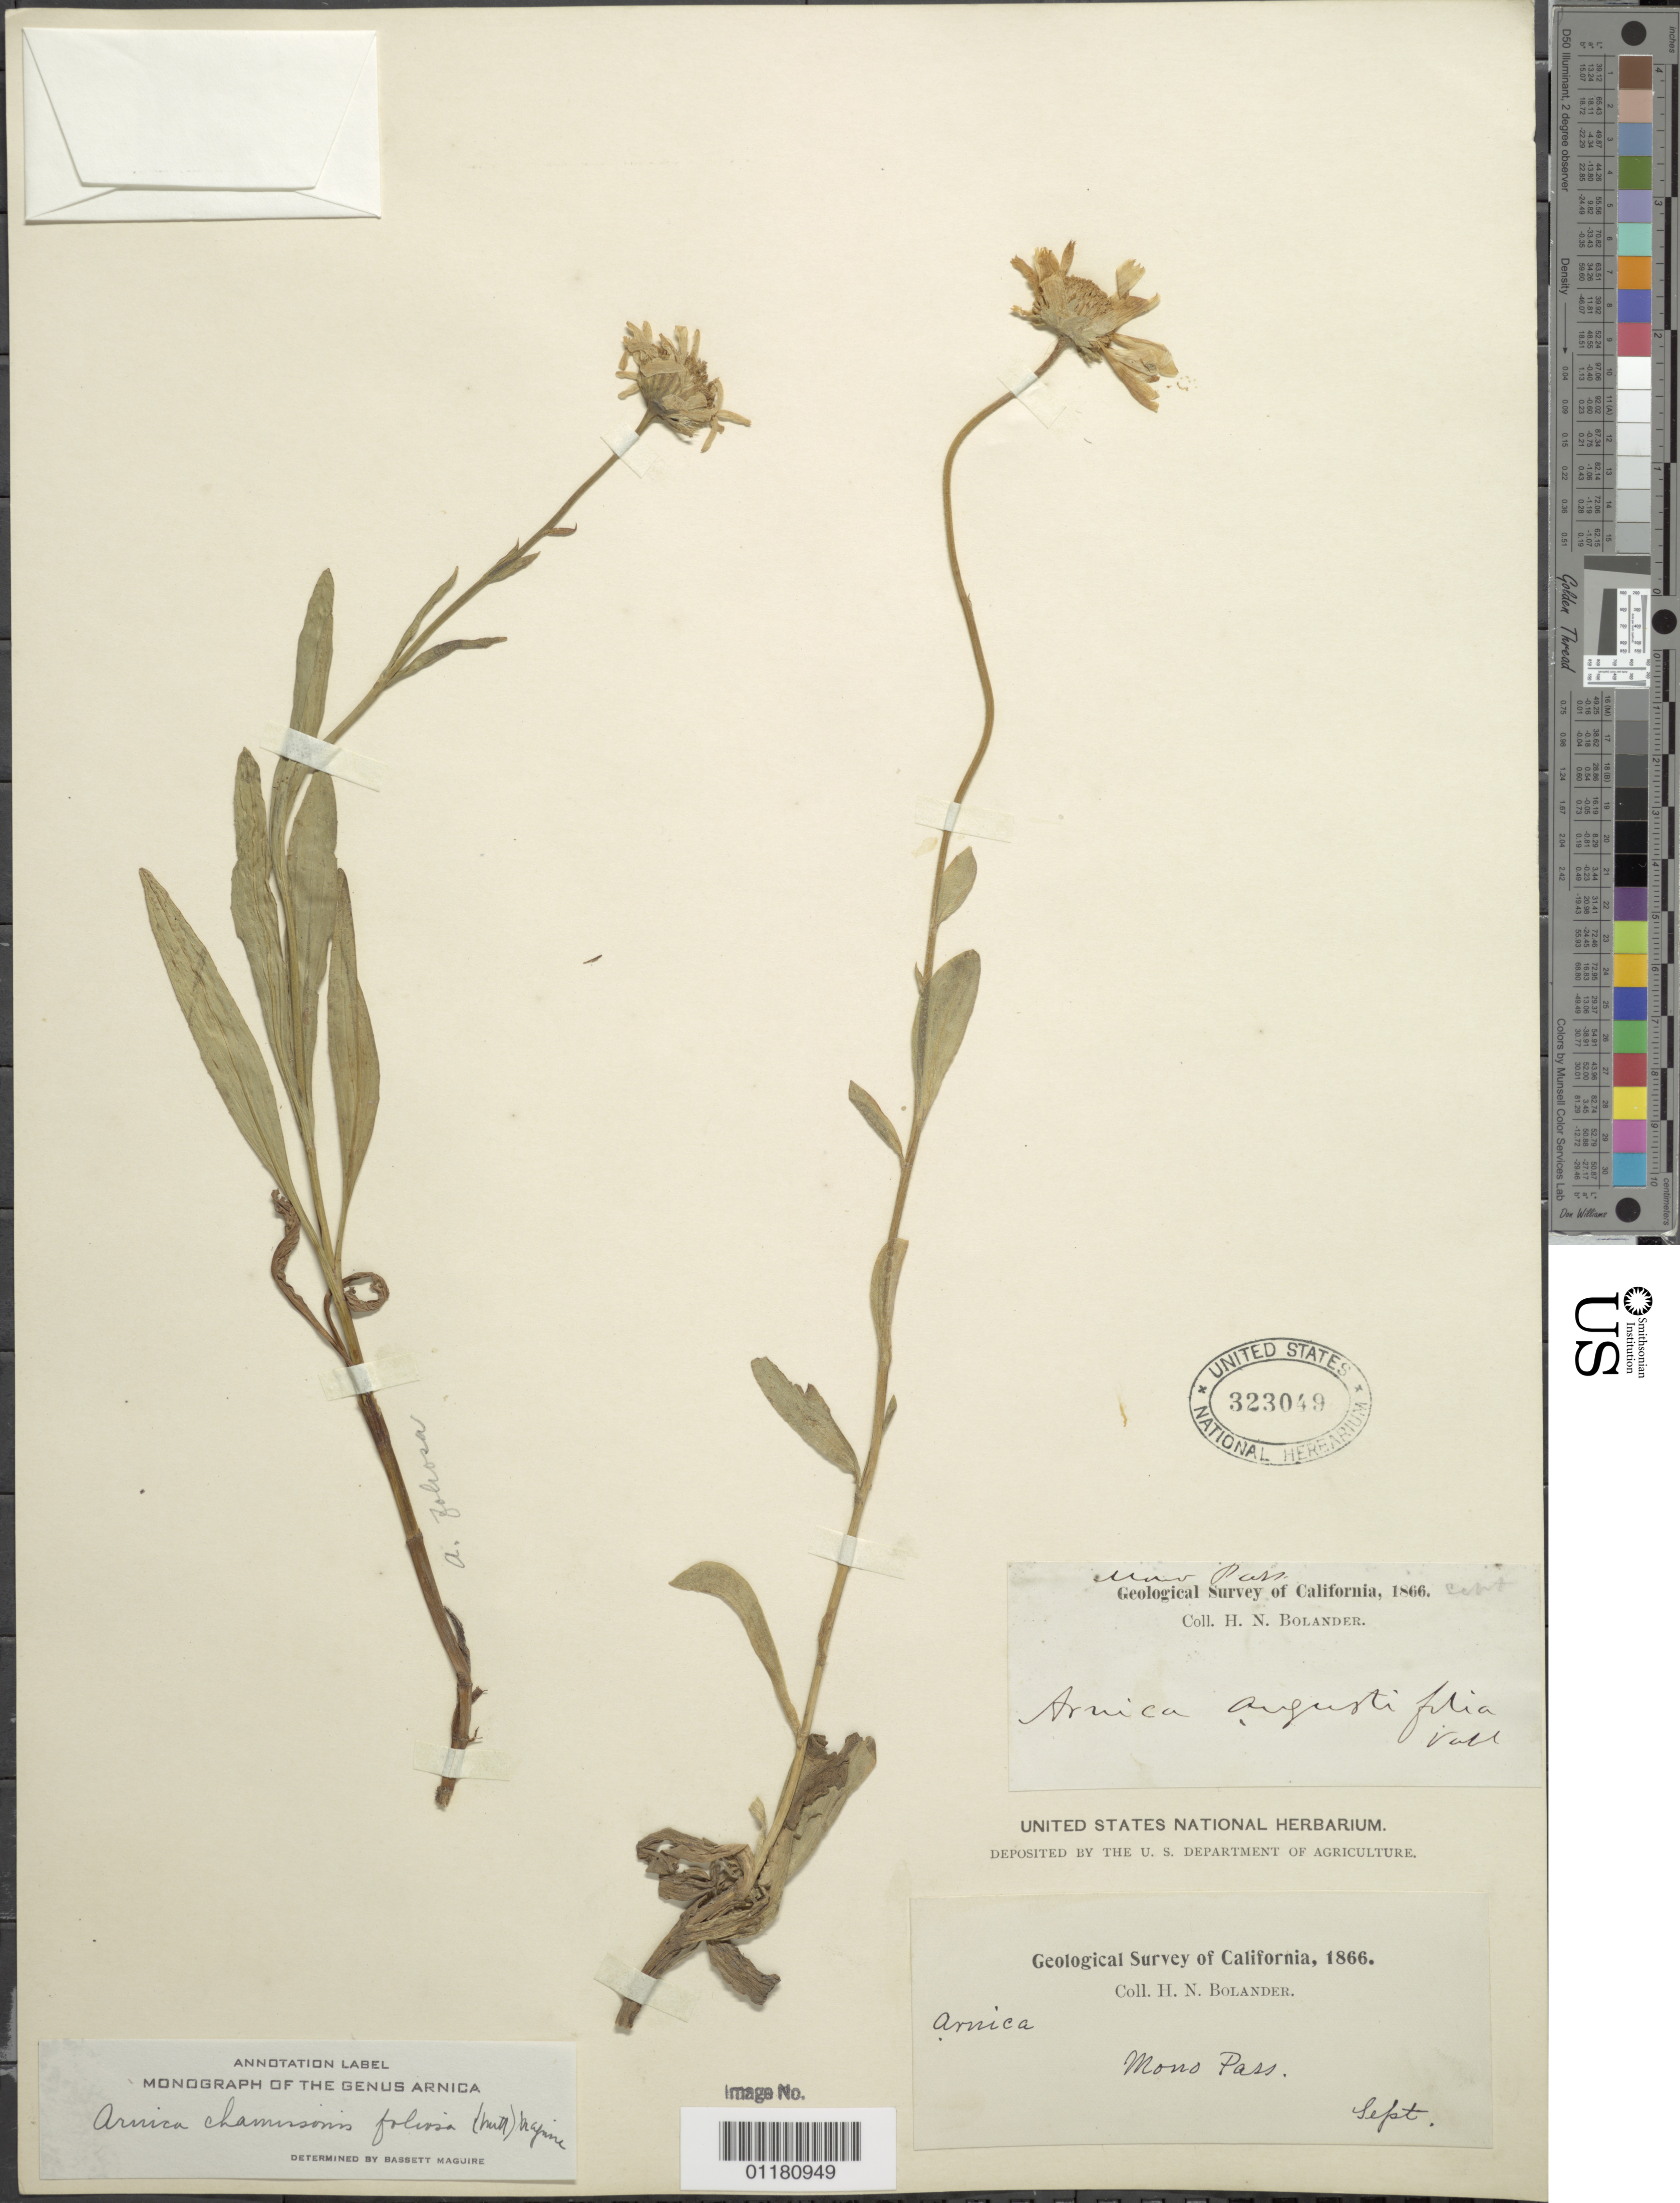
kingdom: Plantae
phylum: Tracheophyta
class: Magnoliopsida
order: Asterales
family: Asteraceae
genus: Arnica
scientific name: Arnica chamissonis subsp. foliosa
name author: (Nutt.) Maguire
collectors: H. Bolander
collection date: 1866-09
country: United States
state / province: California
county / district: Mono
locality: Mono Pass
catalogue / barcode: US 323049